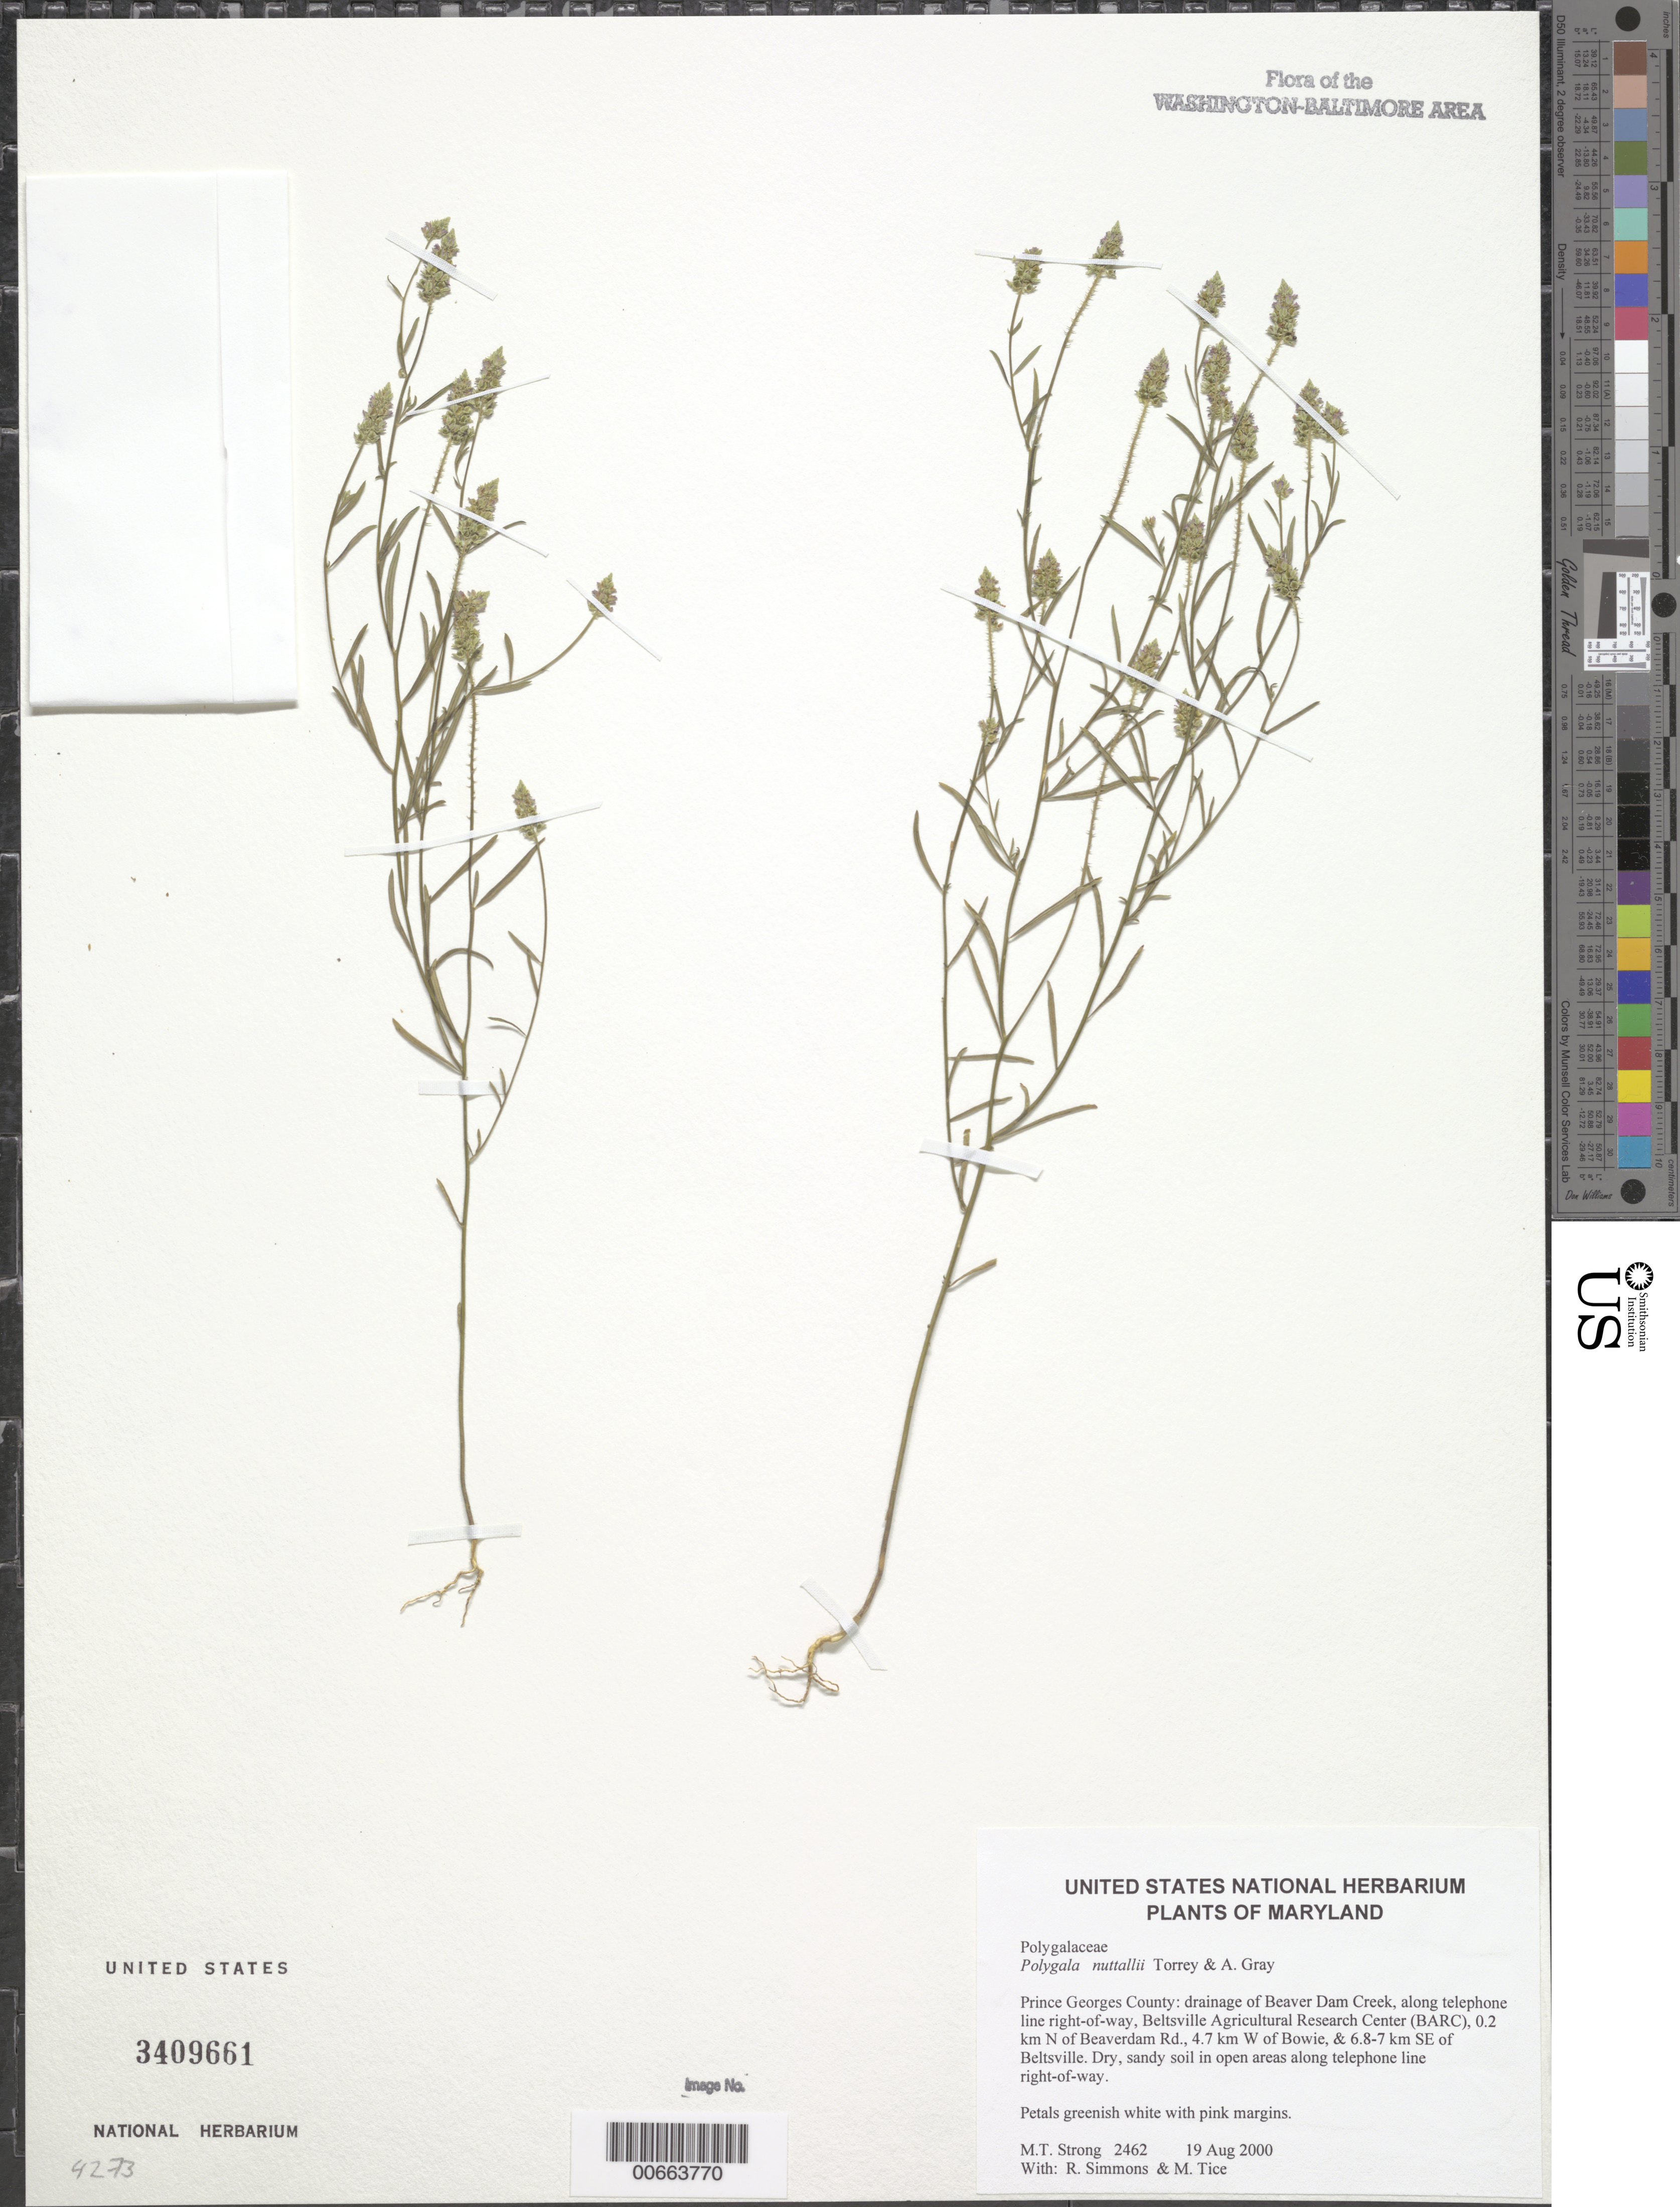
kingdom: Plantae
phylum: Tracheophyta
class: Magnoliopsida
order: Fabales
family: Polygalaceae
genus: Polygala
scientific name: Polygala nuttallii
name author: Torr. & A. Gray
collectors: M. T. Strong, R. Simmons & M. Tice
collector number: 2462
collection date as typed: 19 Aug 2000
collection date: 2000-08-19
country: United States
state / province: Maryland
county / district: Prince George's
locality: Drainage of Beaver Dam Creek, along telephone line right-of-way, Beltsville Agricultural Research Center (BARC), 0.2 km N of Beaverdam Rd., 4.7 km W of Bowie, & 6.8-7 km SE of Beltsville.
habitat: Dry, sandy soil in open areas along telephone line right-of-way.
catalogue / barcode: US 3409661